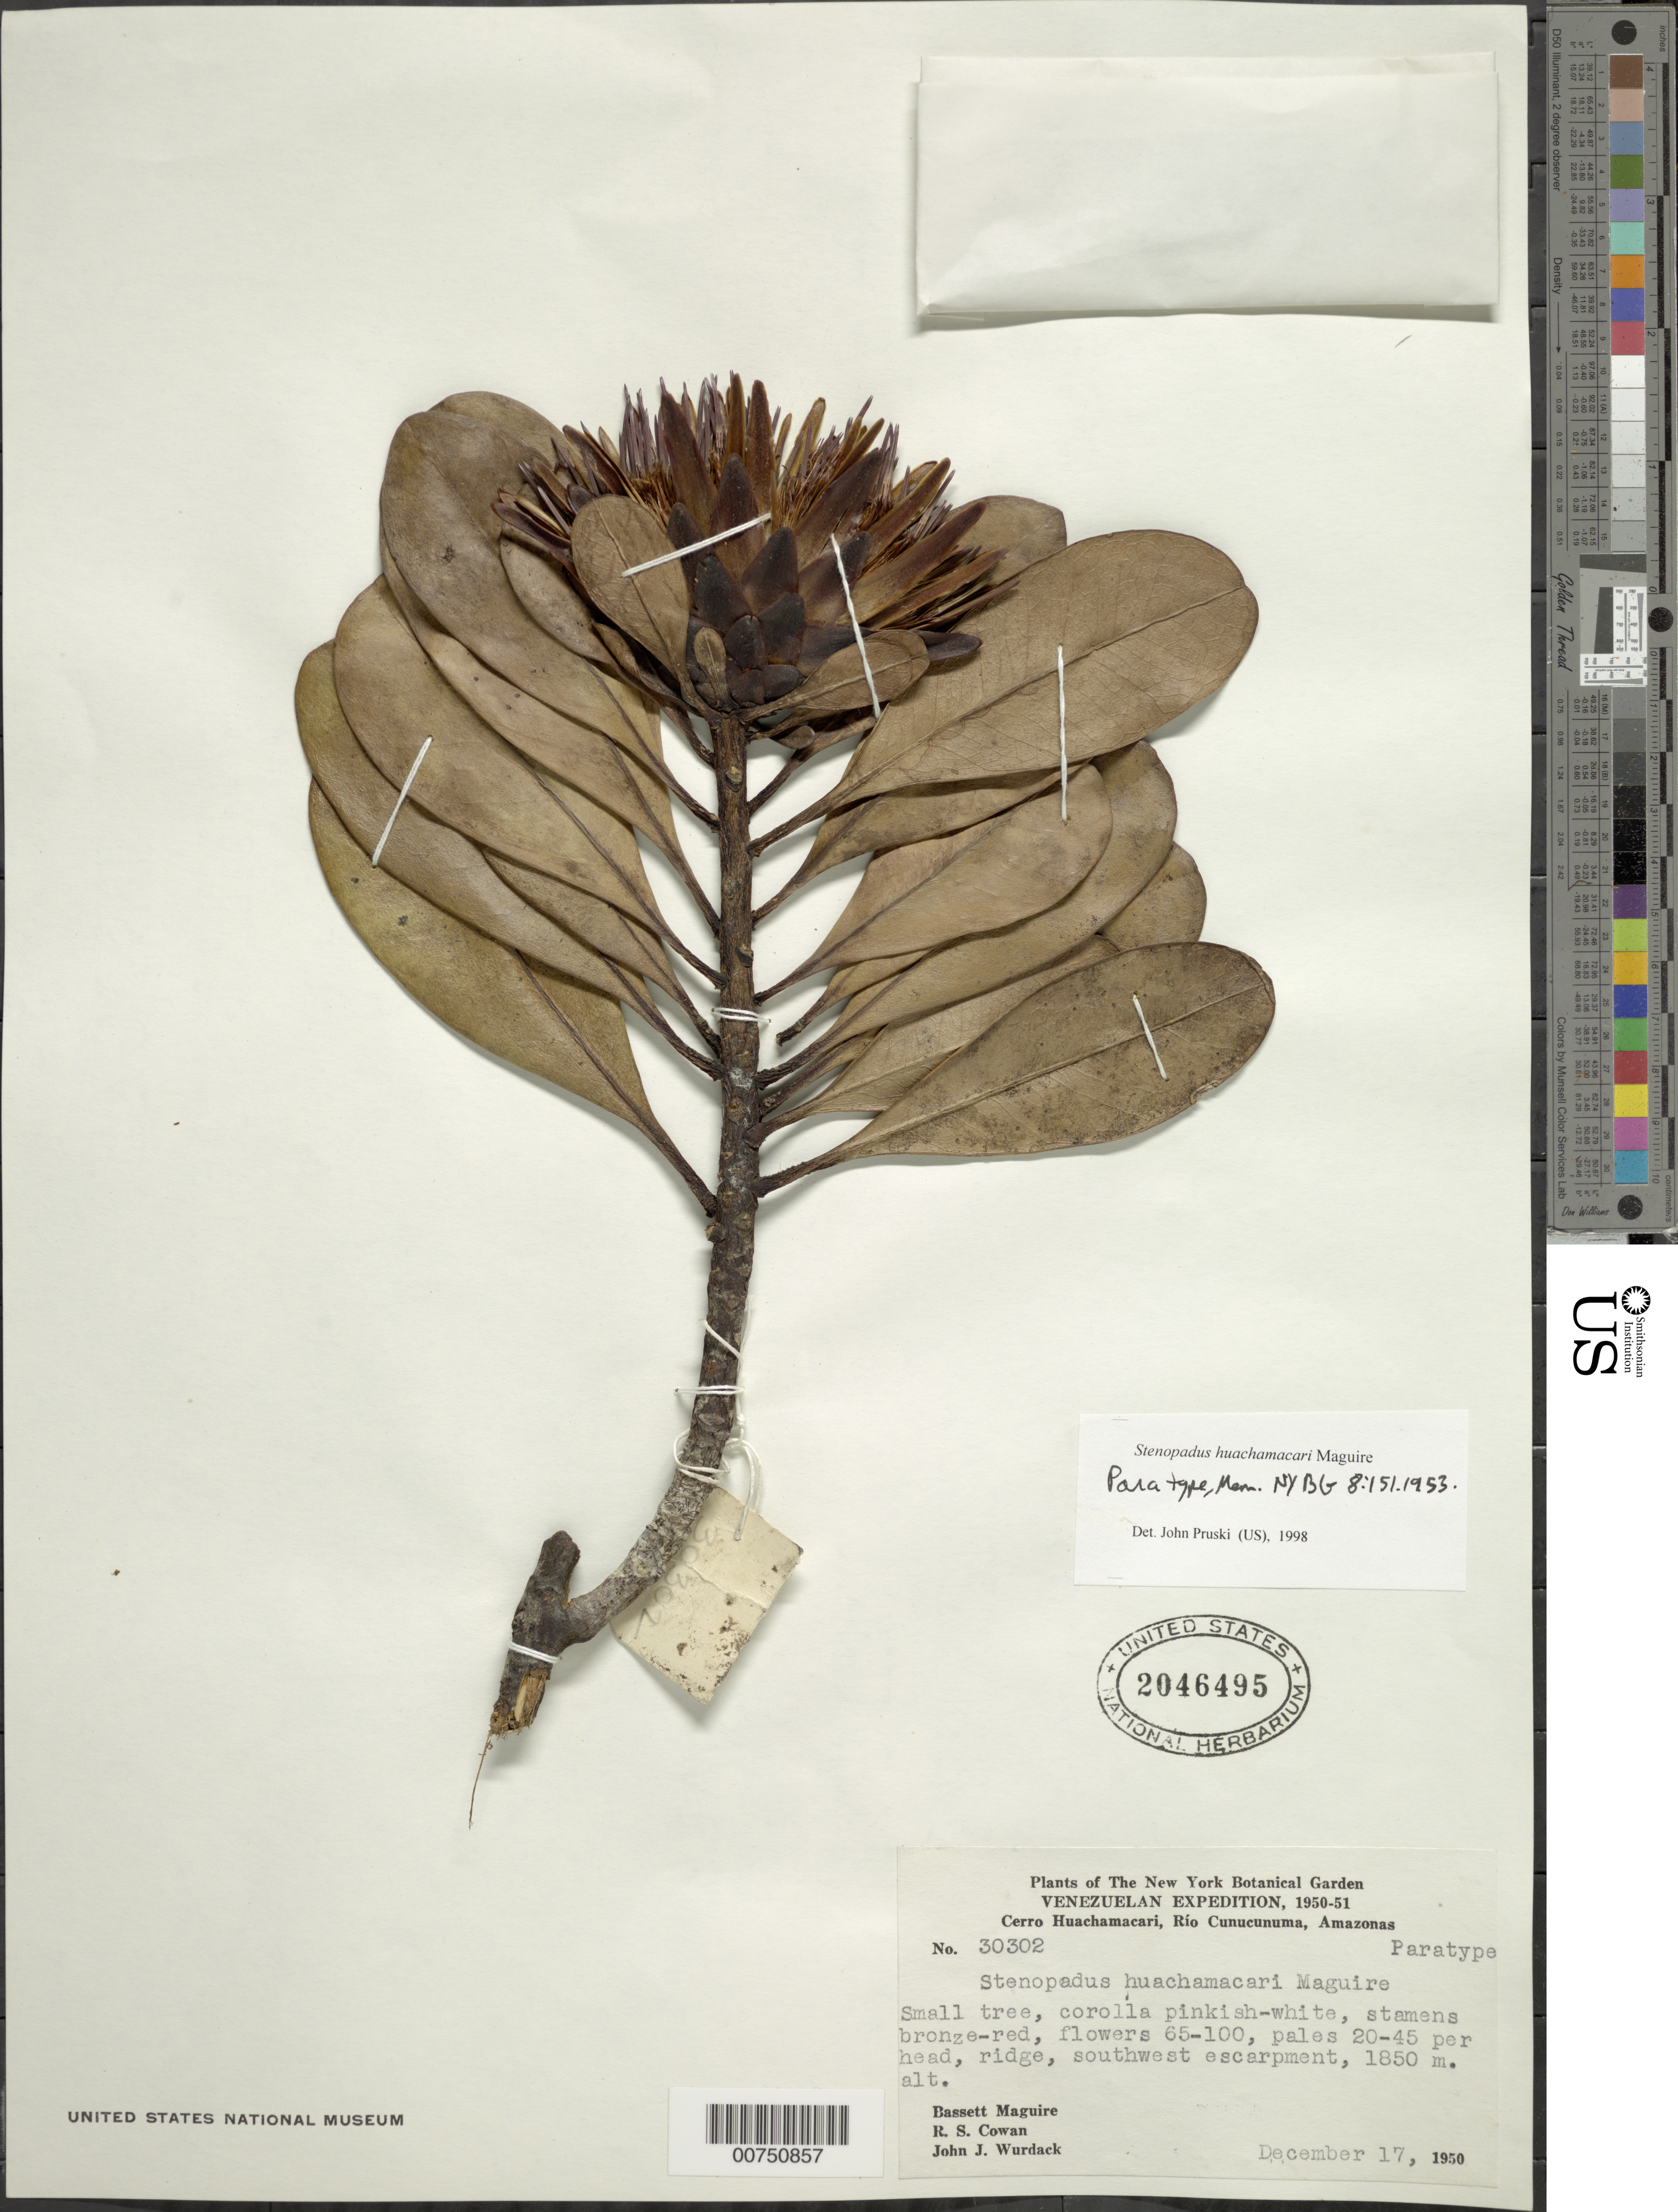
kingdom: Plantae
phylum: Tracheophyta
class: Magnoliopsida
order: Asterales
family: Asteraceae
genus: Stenopadus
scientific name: Stenopadus huachamacari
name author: Maguire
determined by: Pruski, J. F.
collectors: B. Maguire, R. S. Cowan & J. J. Wurdack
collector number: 30302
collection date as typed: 17-Dec-50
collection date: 1950-12-17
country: Venezuela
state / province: Amazonas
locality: Cerro Huachamacari, Río Cunucunuma, SW escarpment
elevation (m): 1850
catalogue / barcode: US 2046495